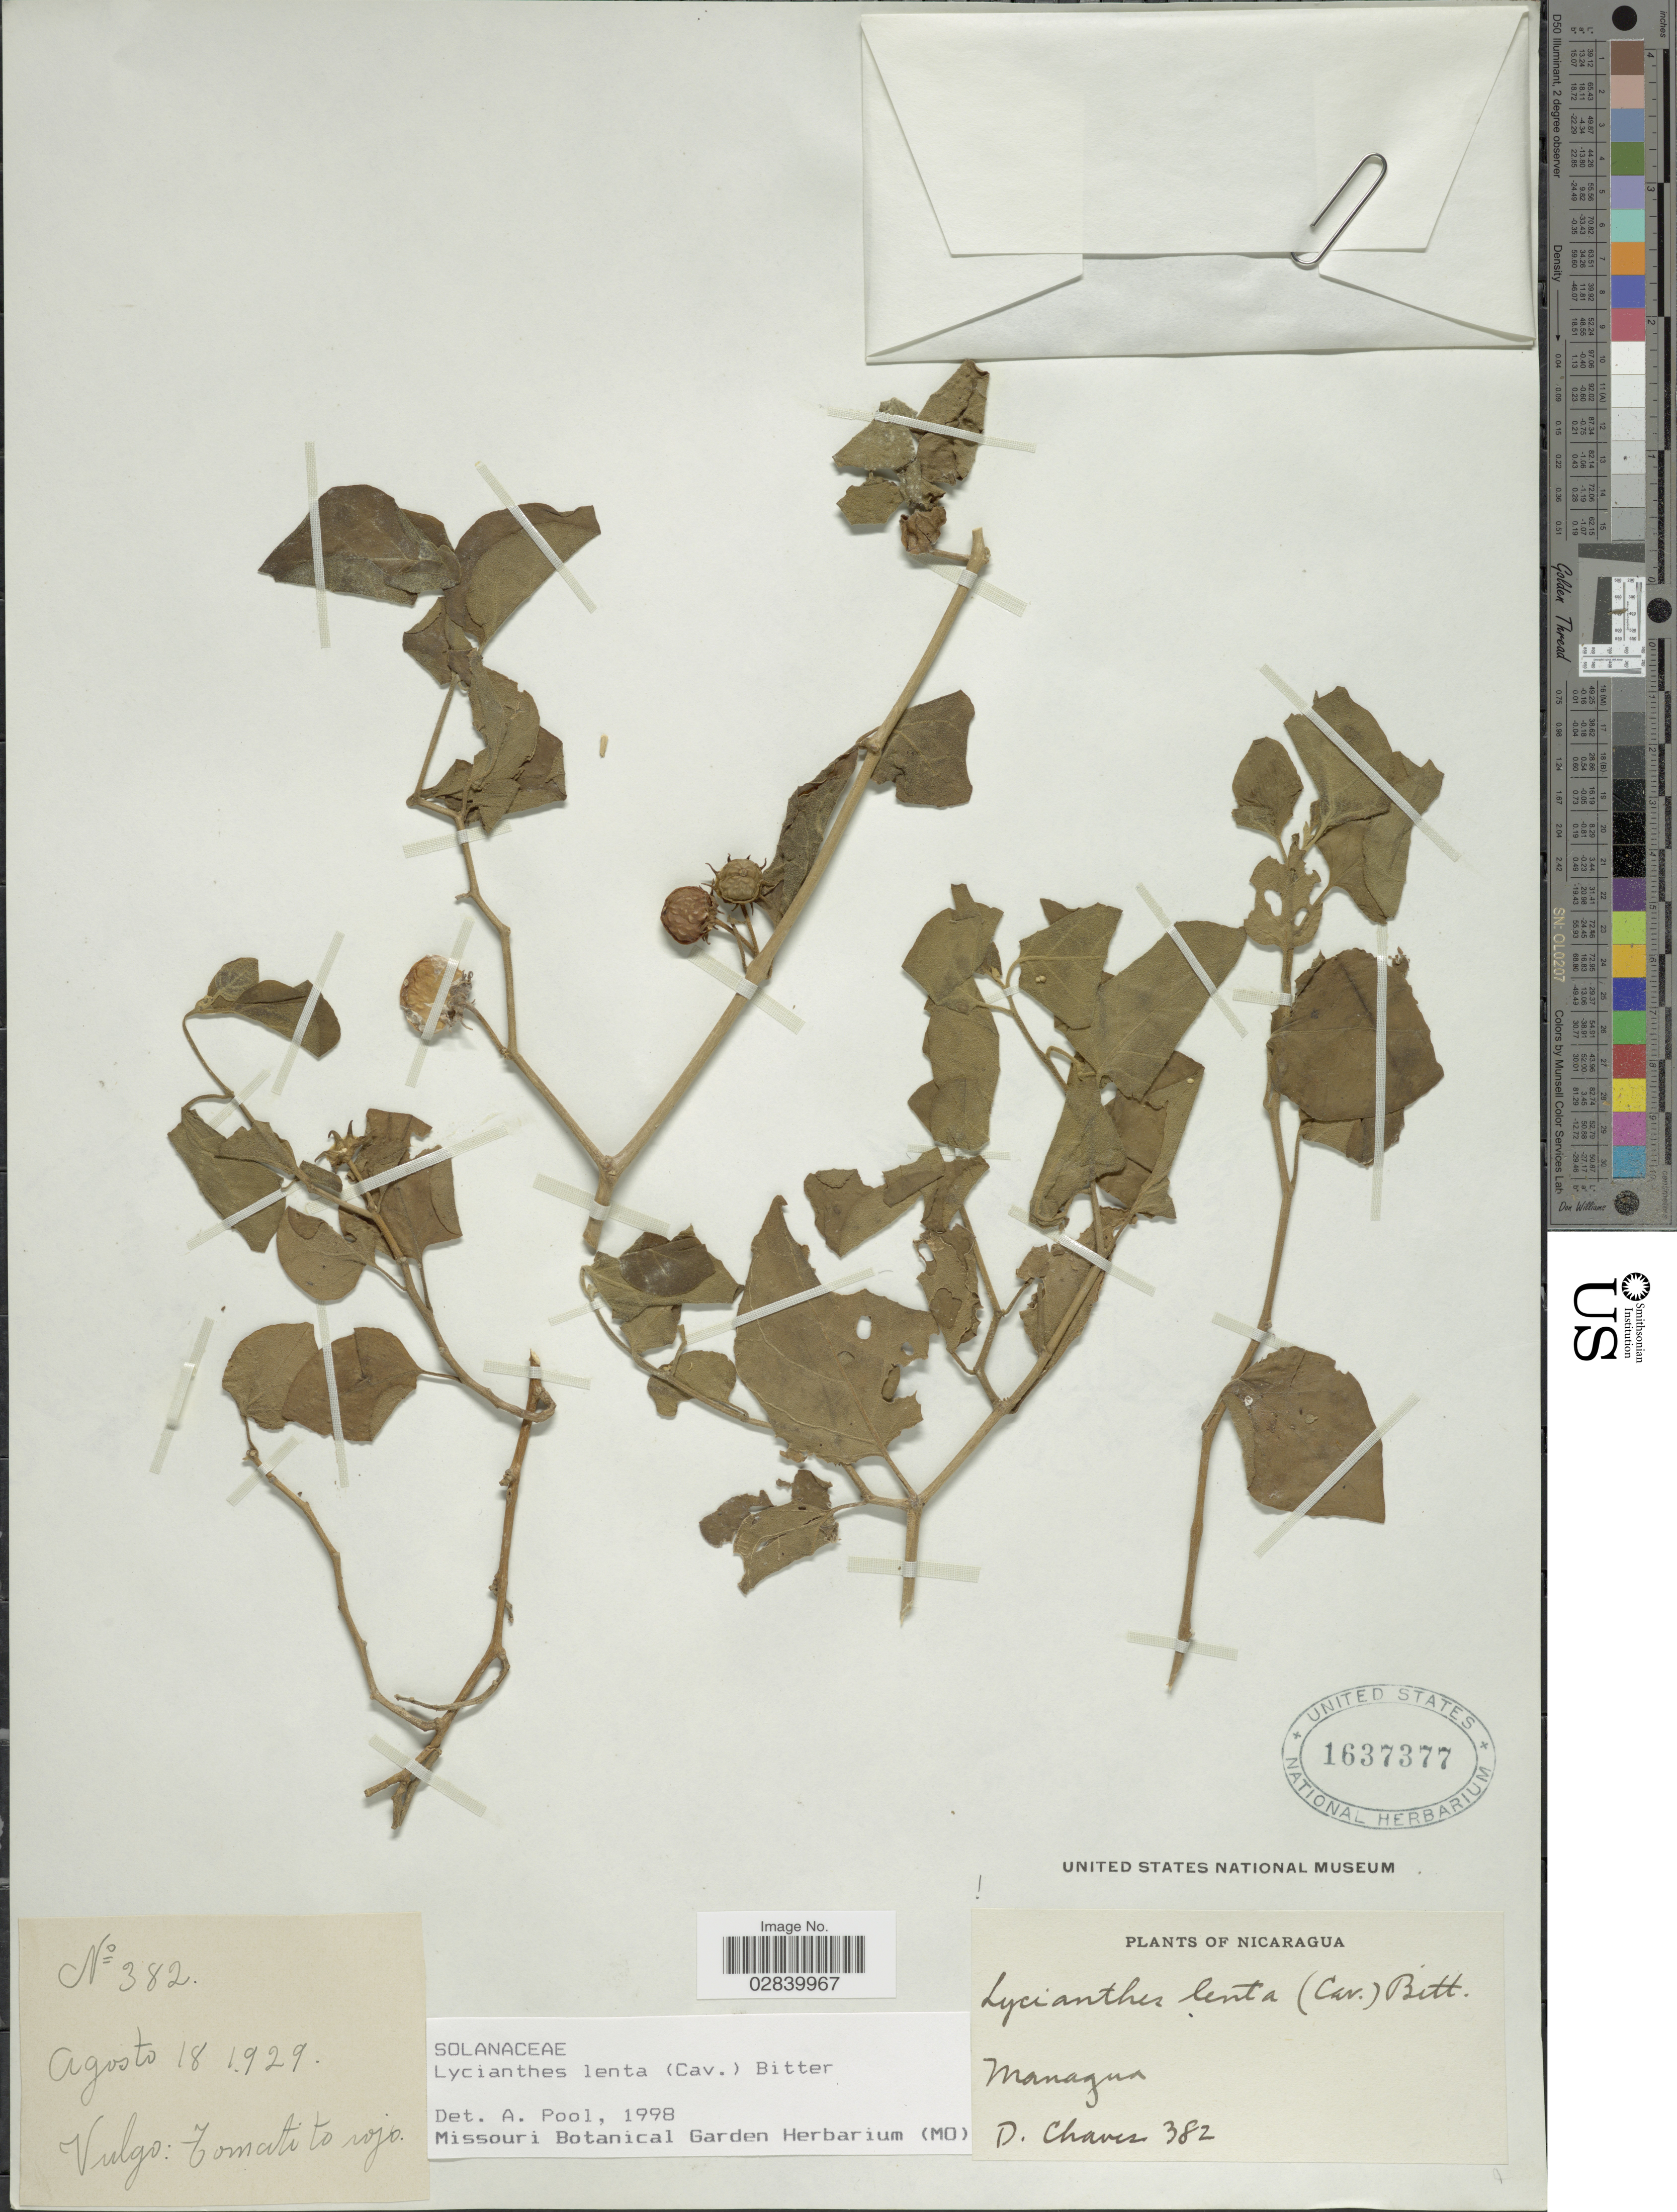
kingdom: Plantae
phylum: Tracheophyta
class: Magnoliopsida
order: Solanales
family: Solanaceae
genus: Lycianthes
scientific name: Lycianthes lenta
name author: (Cav.) Bitter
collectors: D. Chaves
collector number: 382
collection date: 1929-08-18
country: Nicaragua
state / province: Managua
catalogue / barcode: US 1637377